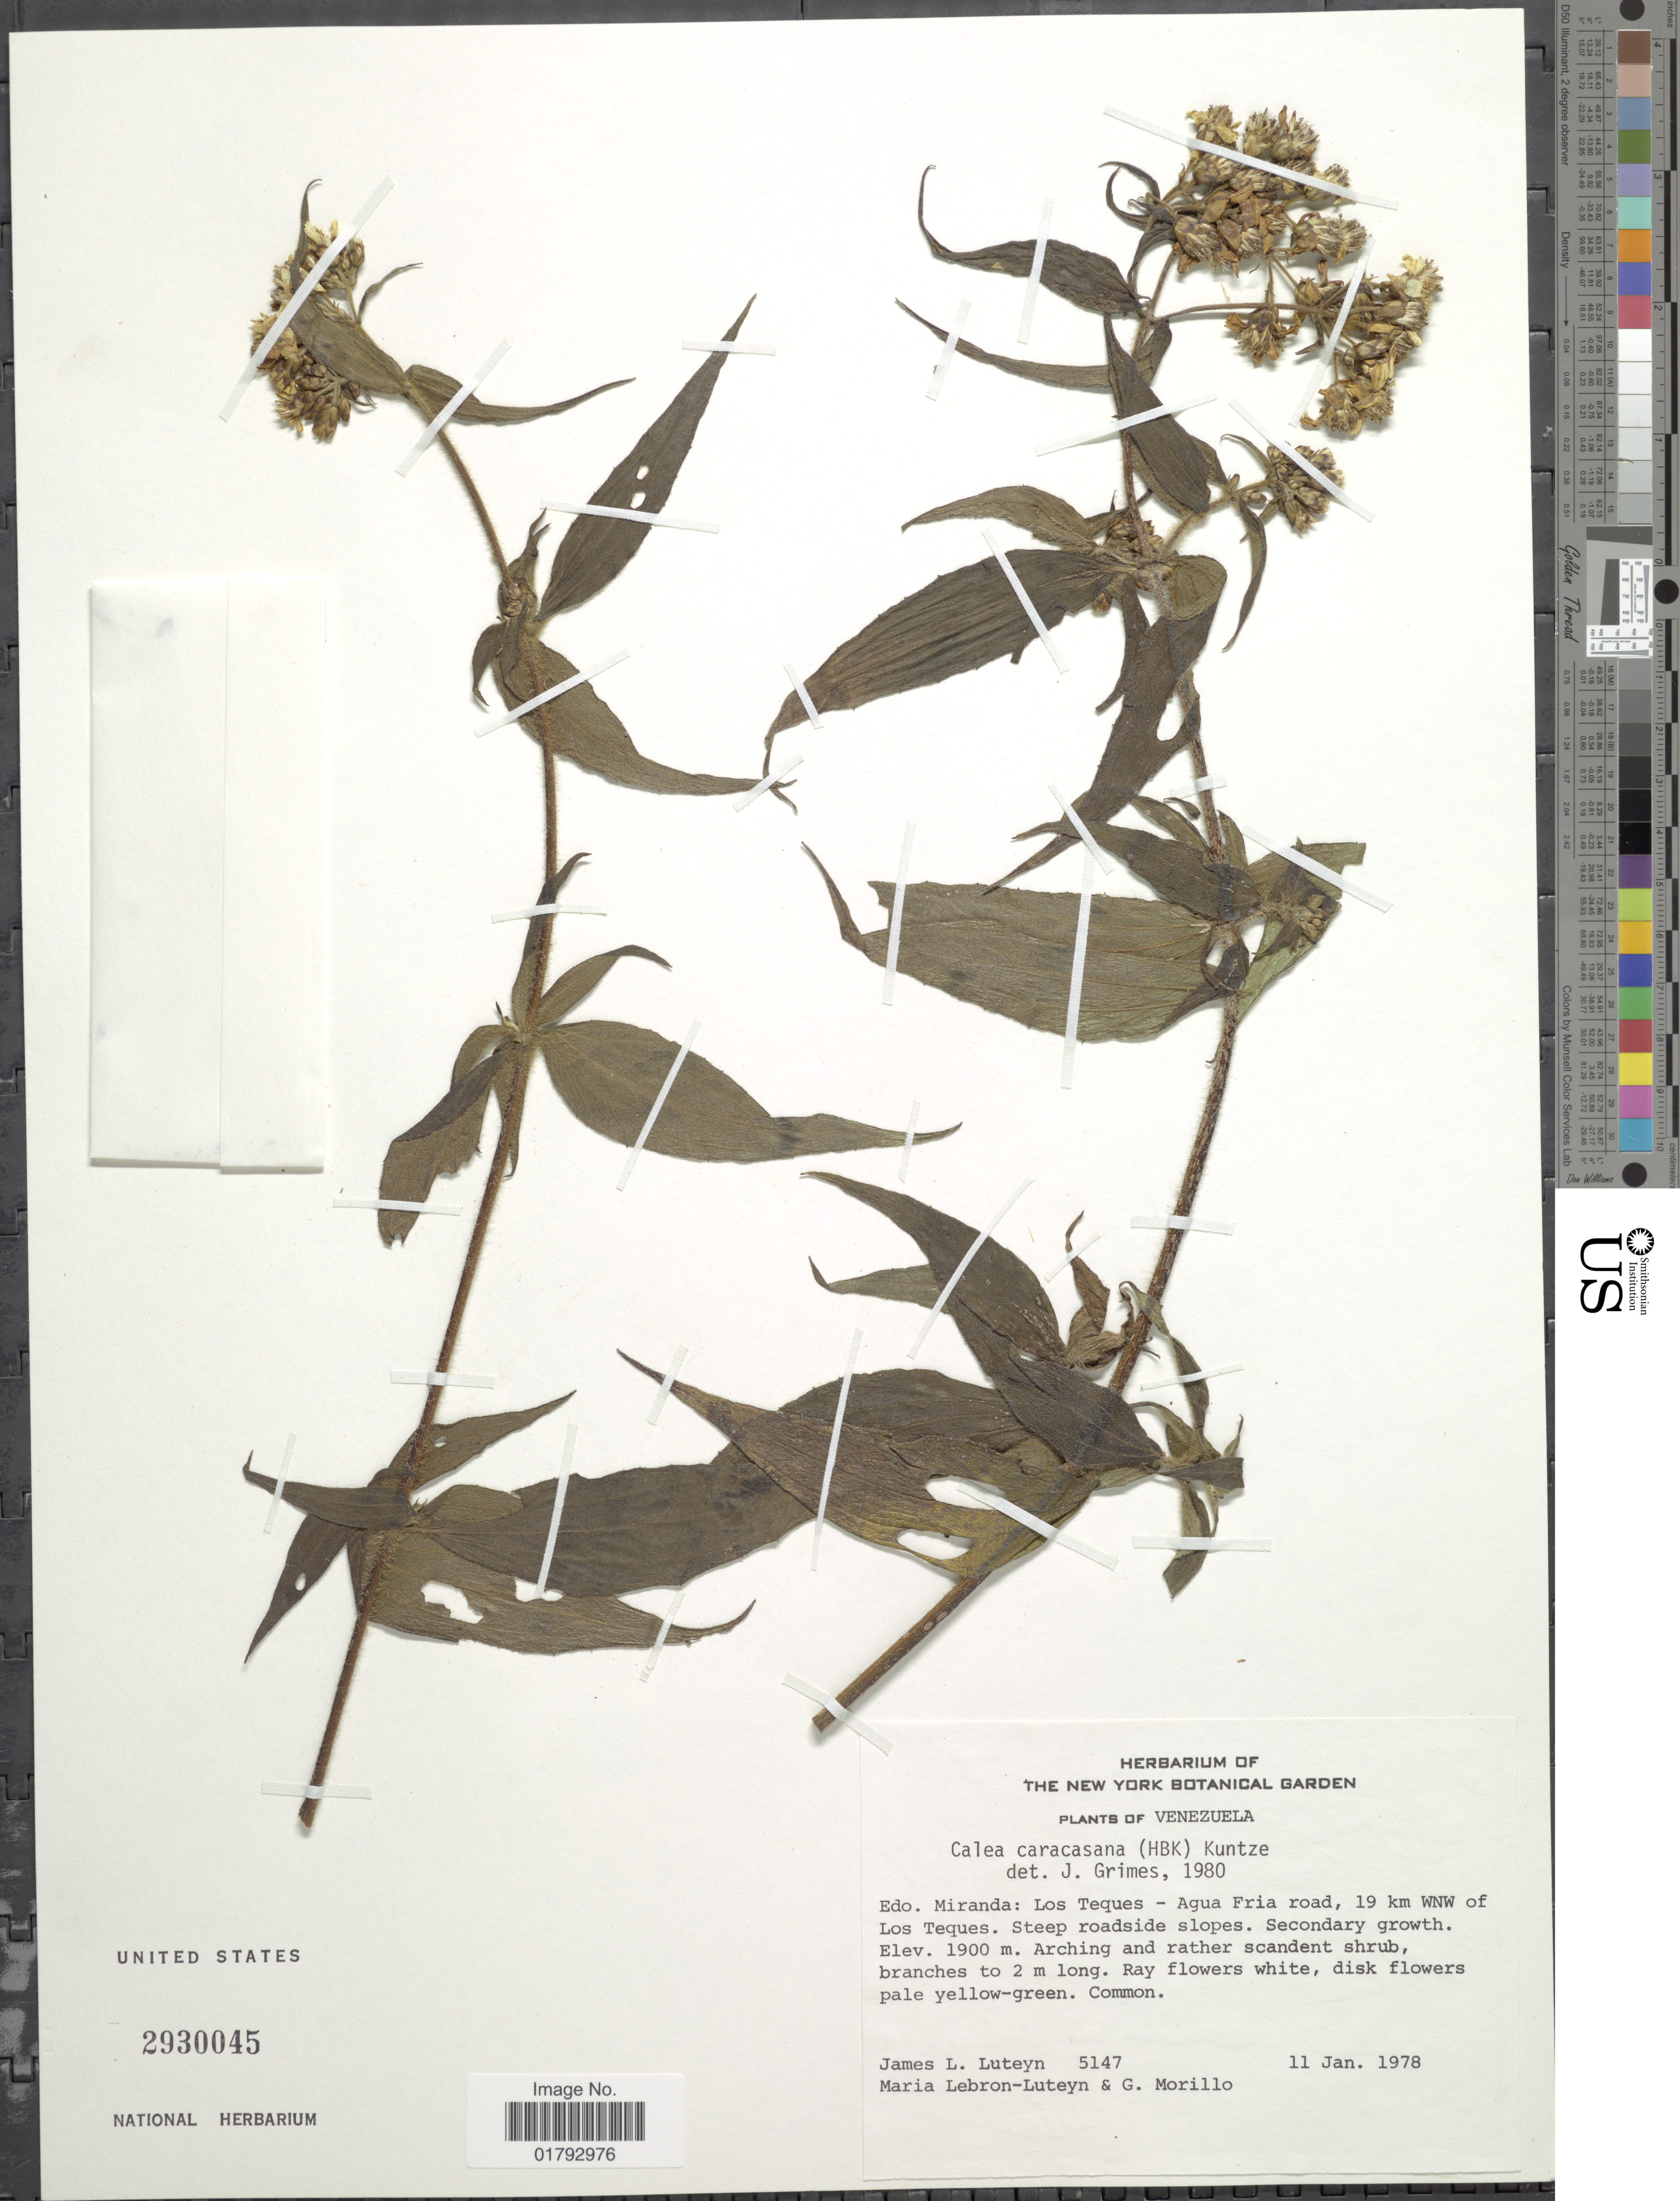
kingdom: Plantae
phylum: Tracheophyta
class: Magnoliopsida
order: Asterales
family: Asteraceae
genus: Alloispermum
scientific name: Alloispermum caracasanum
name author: (Kunth) H. Rob.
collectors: J. L. Luteyn, M. L. Lebrón-Luteyn & G. Morillo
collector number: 5147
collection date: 1978-01-11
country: Venezuela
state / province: Miranda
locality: Los Teques - Agua Fria road, 19 km WNW of Los Teques. Steep roadside slopes.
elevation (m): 1900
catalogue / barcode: US 2930045